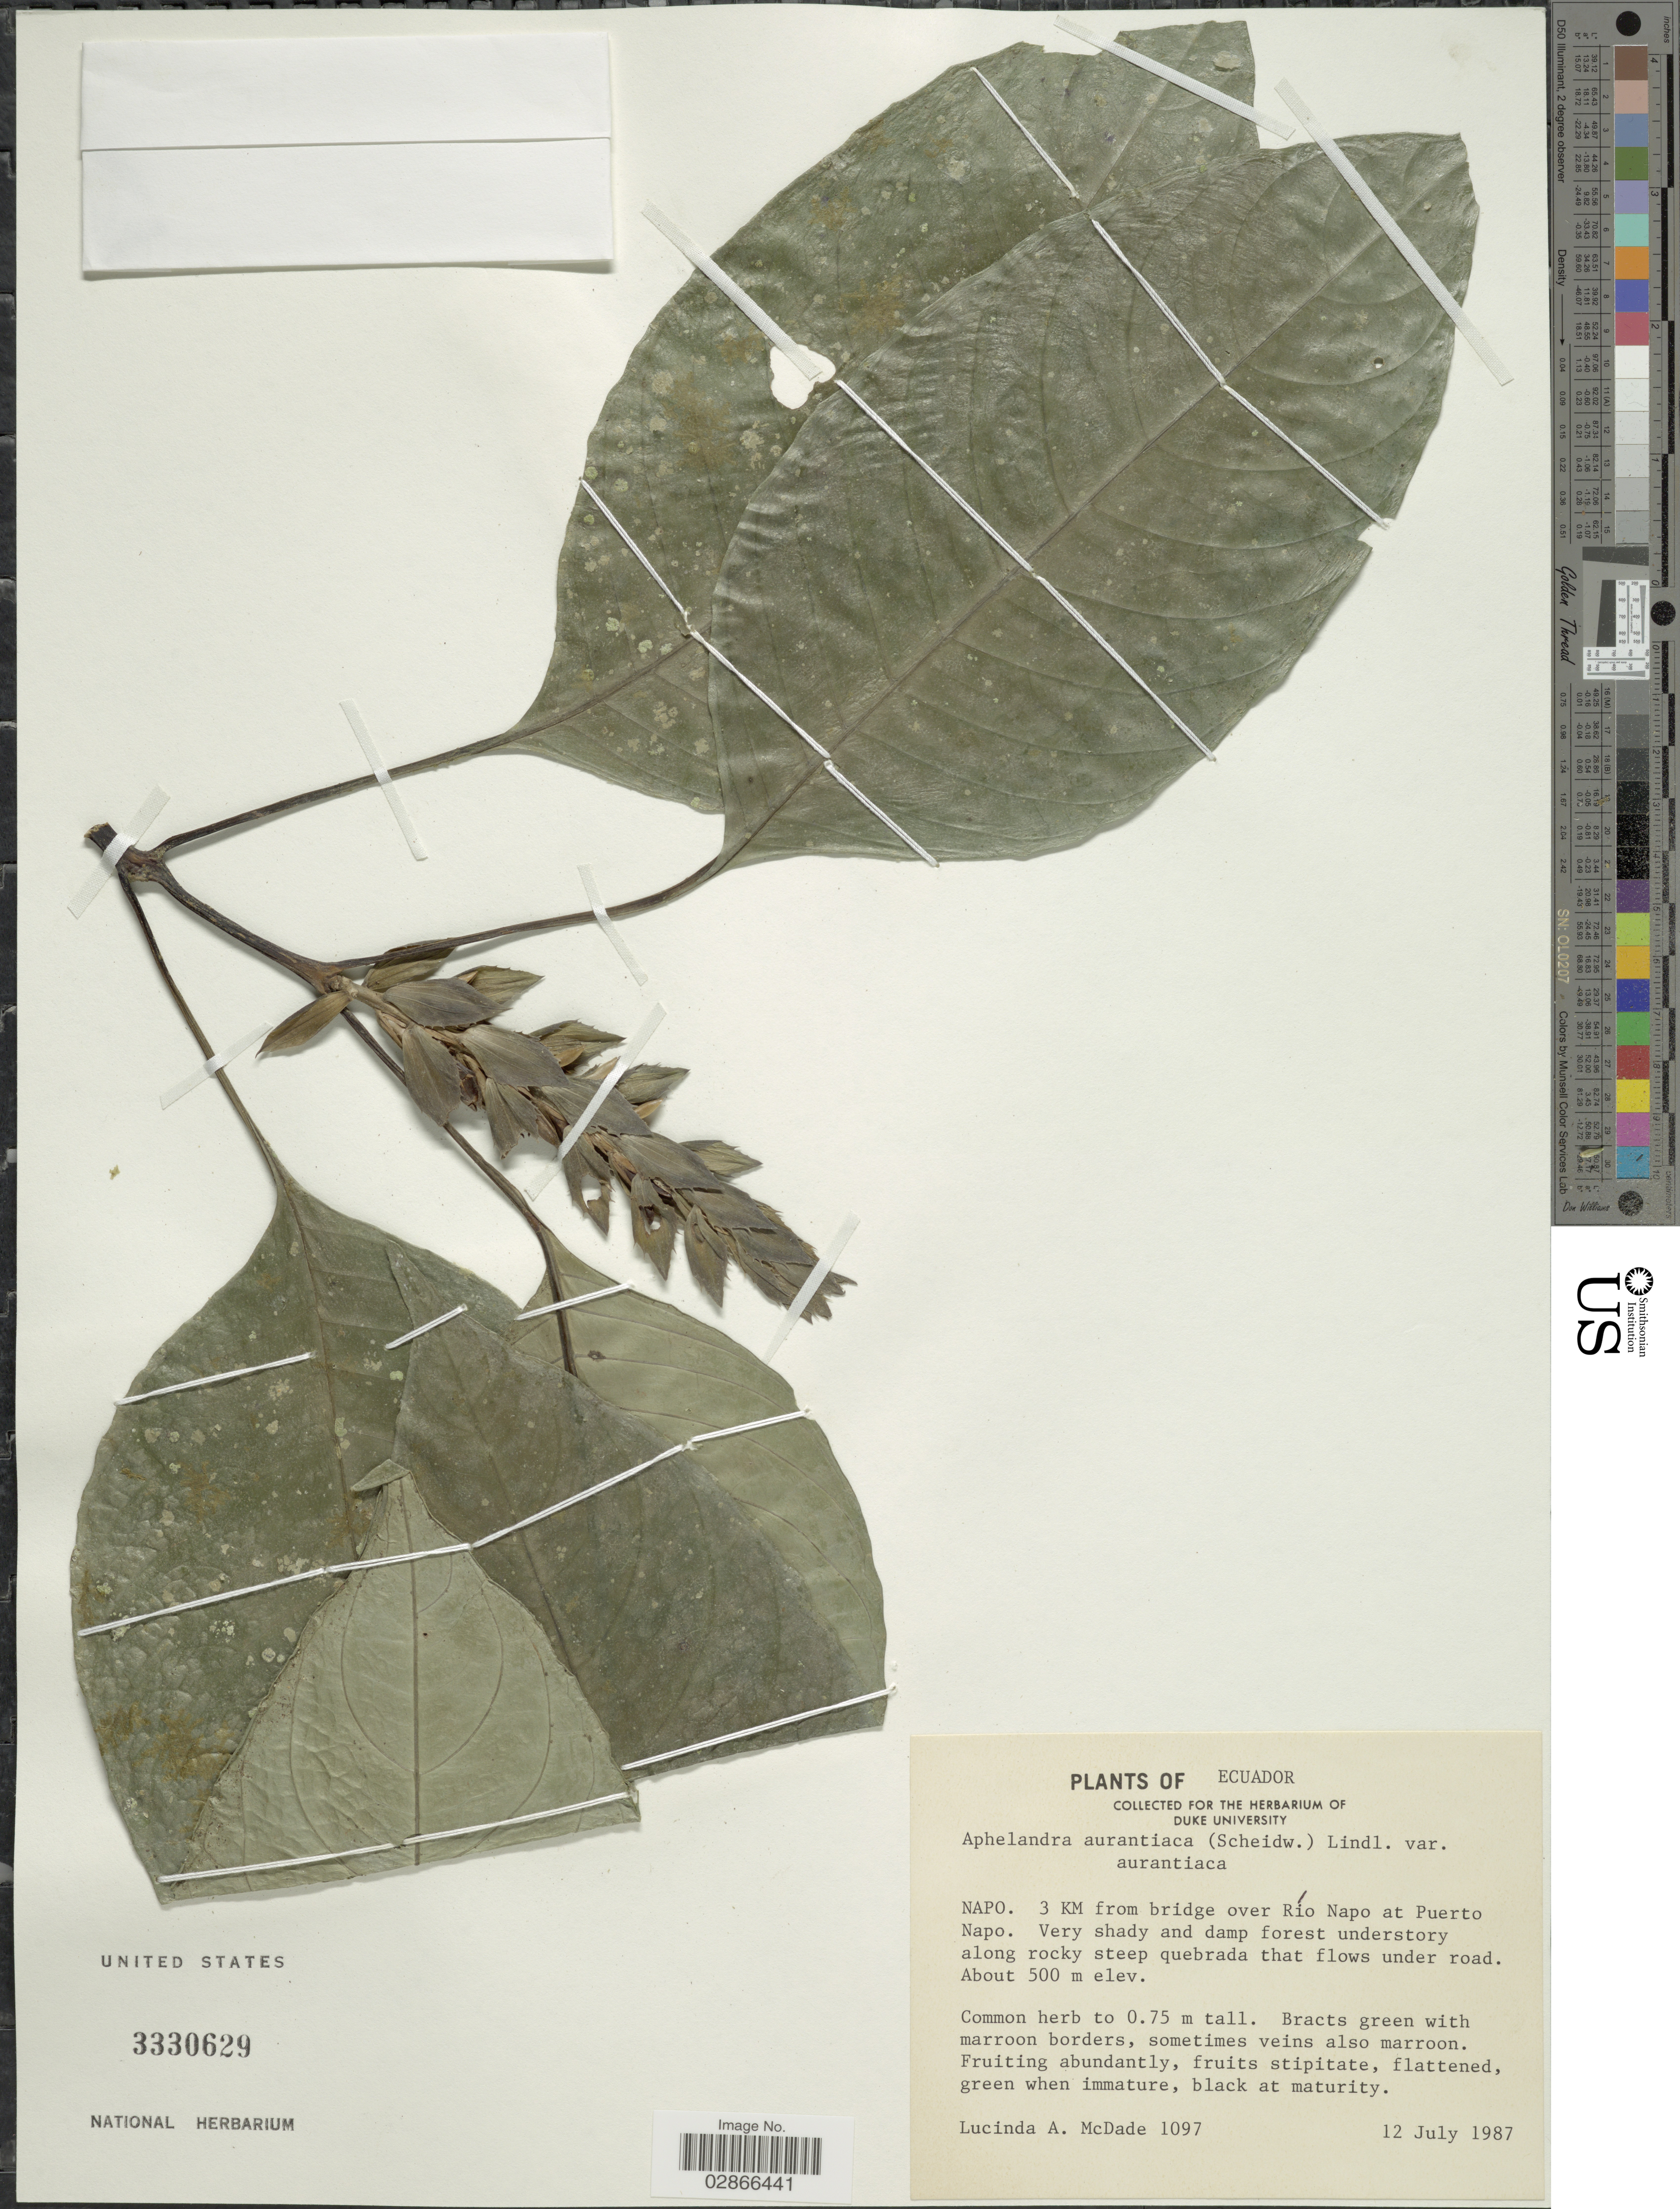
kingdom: Plantae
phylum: Tracheophyta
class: Magnoliopsida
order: Lamiales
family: Acanthaceae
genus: Aphelandra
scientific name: Aphelandra aurantiaca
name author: (Scheidw.) Lindl.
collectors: L. McDade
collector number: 1097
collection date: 1987-07-12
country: Ecuador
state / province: Napo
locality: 3 km from bridge over Río Napo at Puerto Napo.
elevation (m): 500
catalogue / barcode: US 3330629